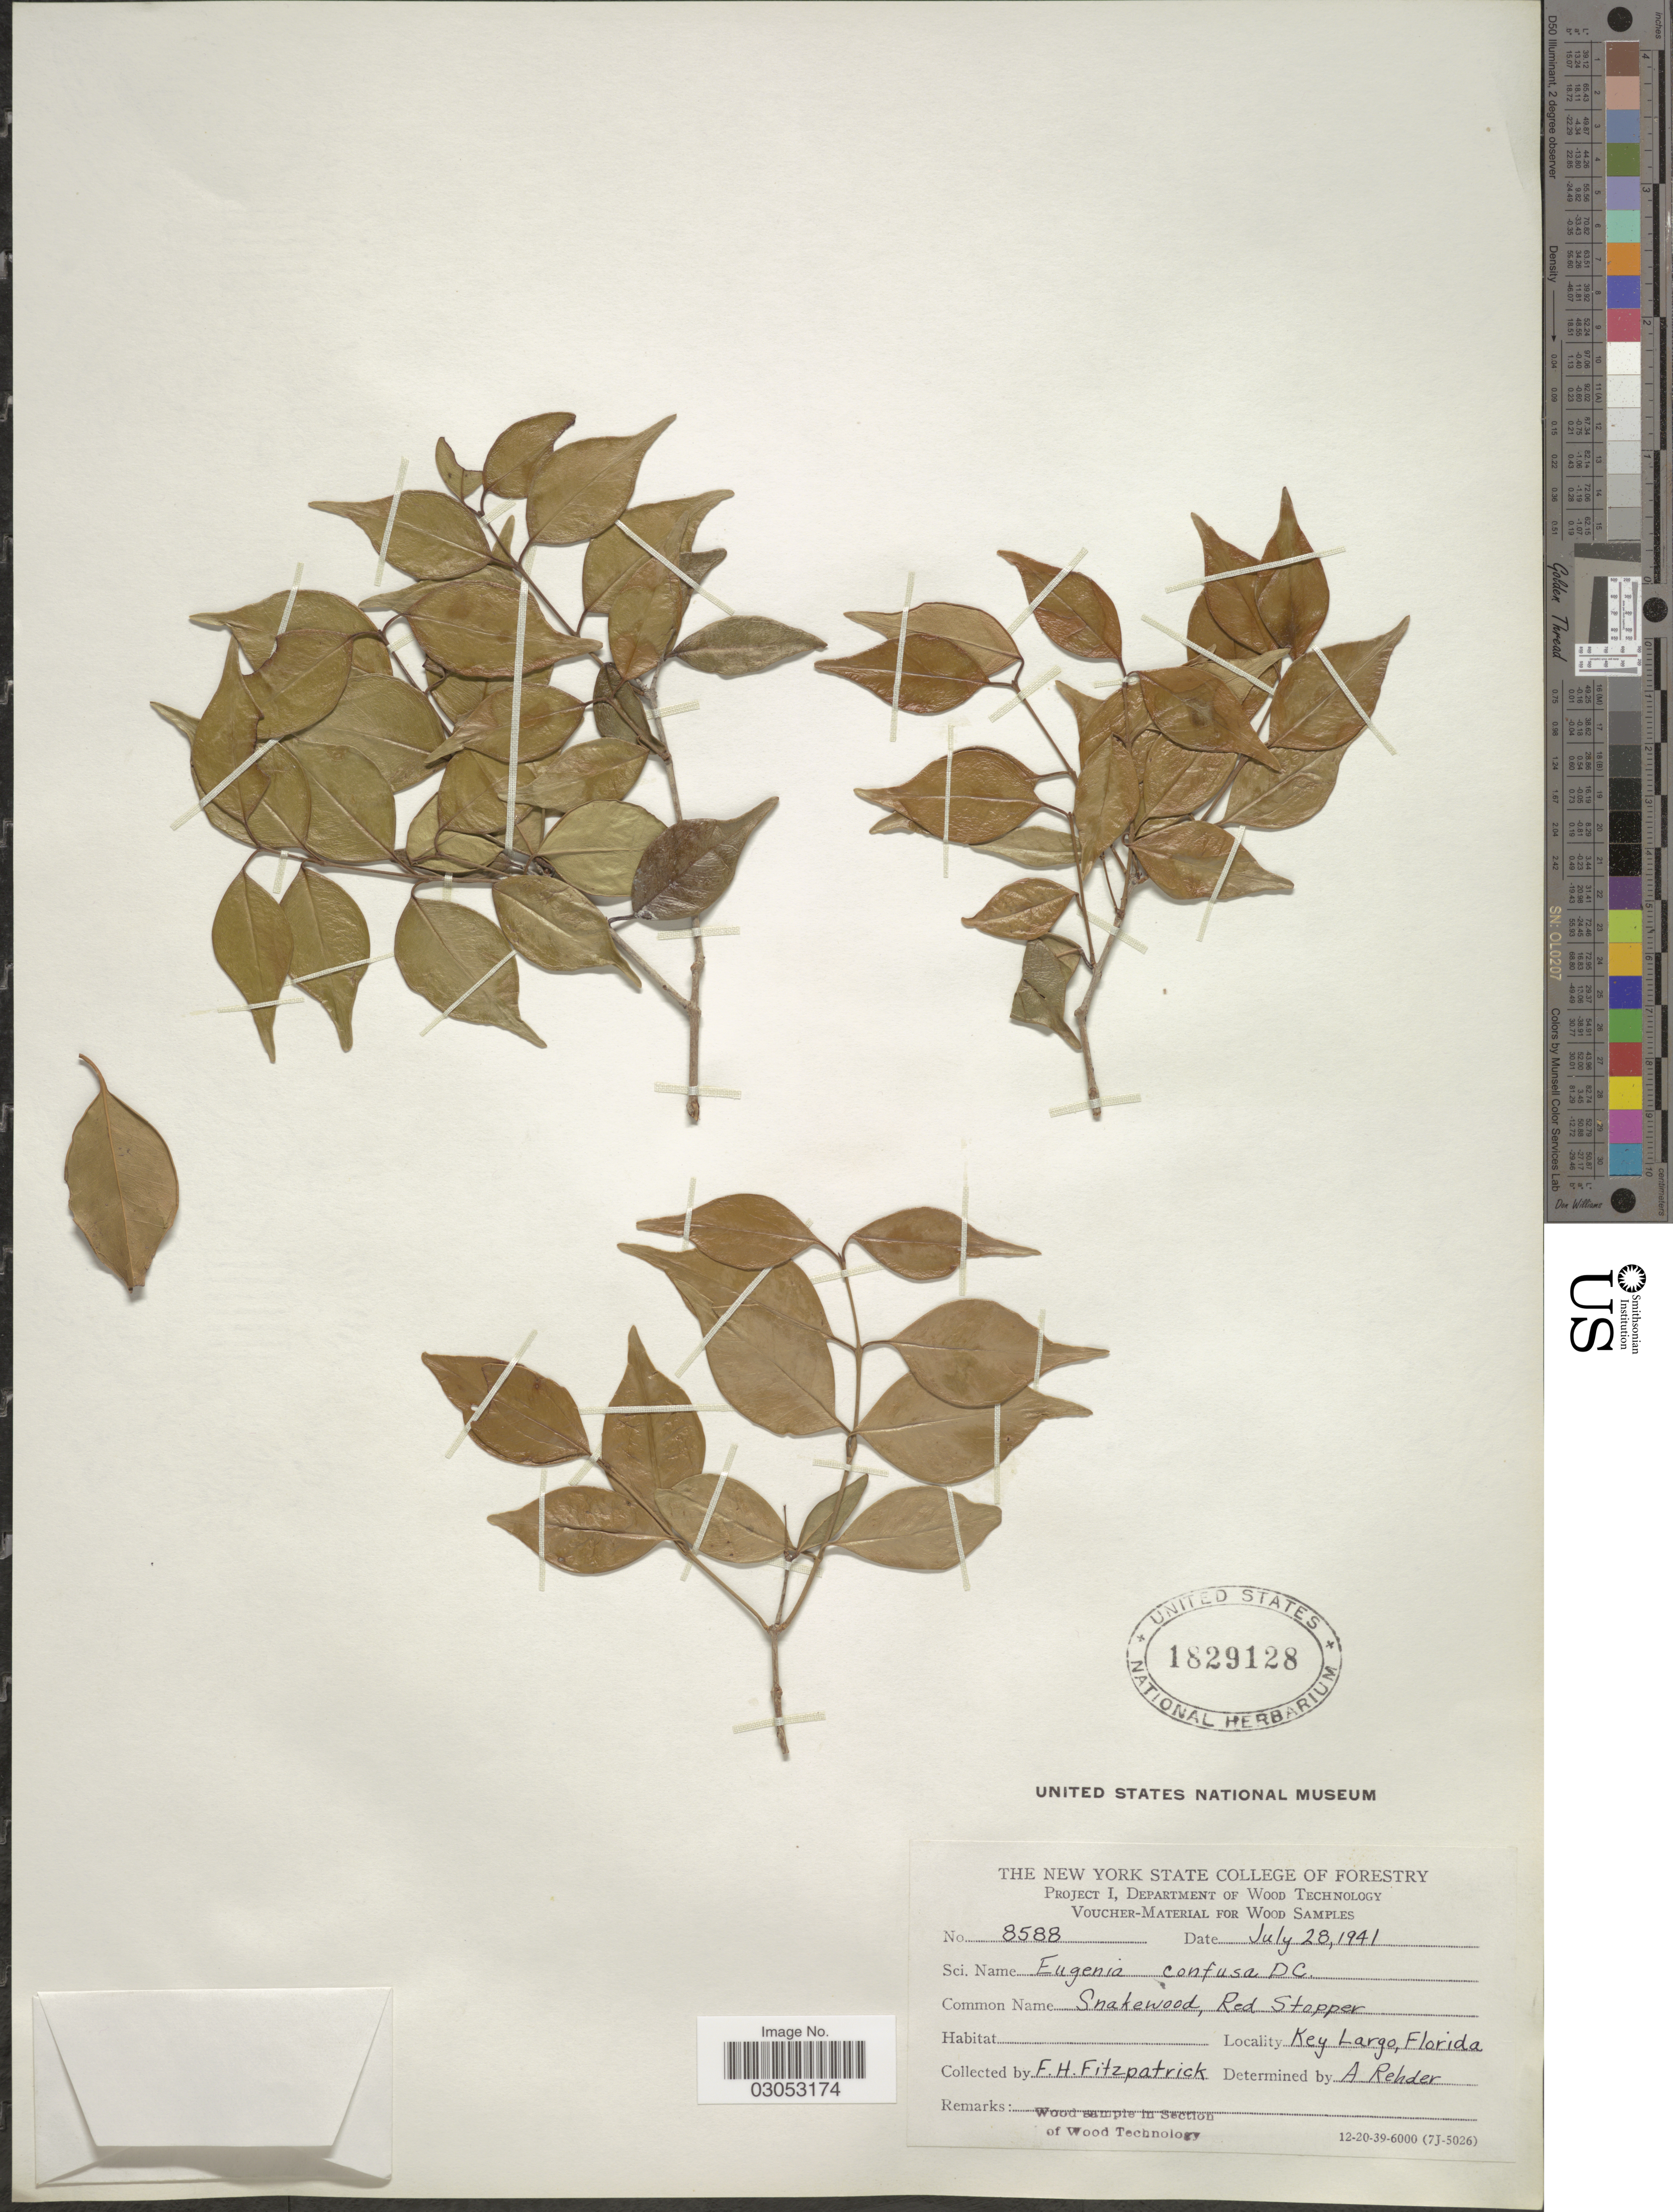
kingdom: Plantae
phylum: Tracheophyta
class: Magnoliopsida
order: Myrtales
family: Myrtaceae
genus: Eugenia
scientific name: Eugenia confusa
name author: DC.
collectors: F. Fitzpatrick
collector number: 8588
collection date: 1941-07-28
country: United States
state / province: Florida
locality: Key Largo.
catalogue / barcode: US 1829128